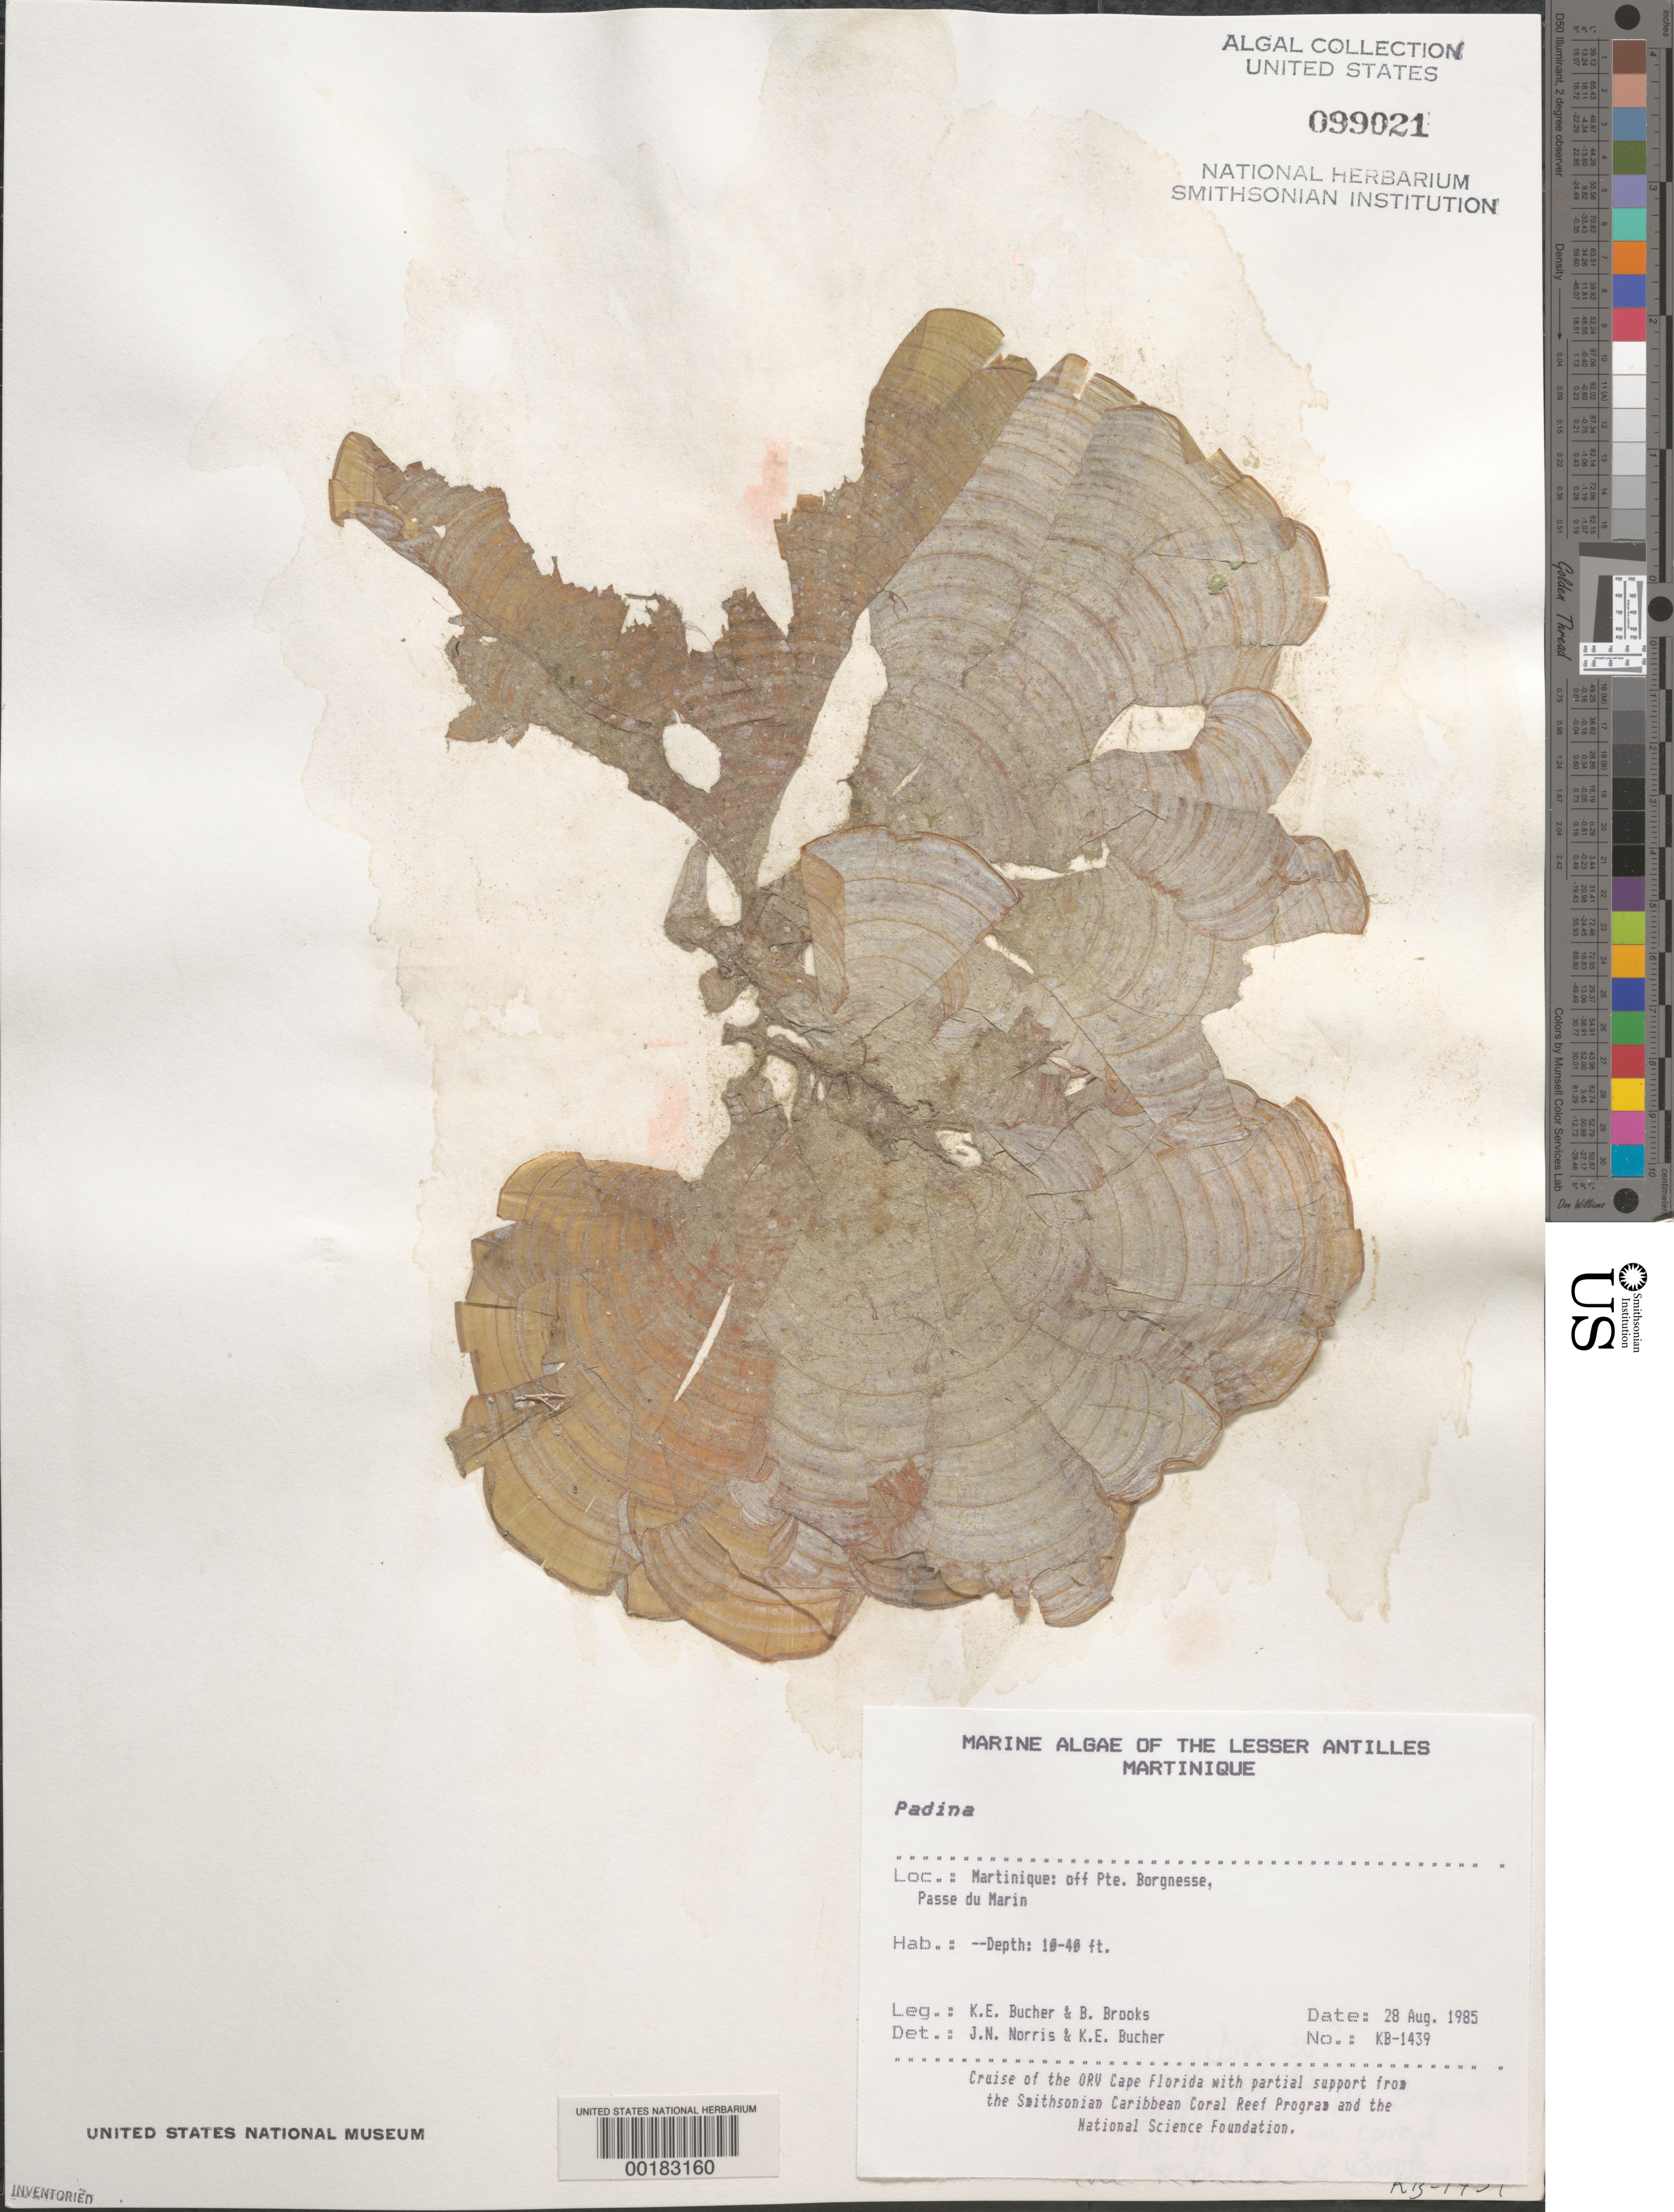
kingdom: Chromista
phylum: Ochrophyta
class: Phaeophyceae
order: Dictyotales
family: Dictyotaceae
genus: Padina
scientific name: Padina sp.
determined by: Norris, J. N.; Bucher, K. E.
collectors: K. E. Bucher & B. Brooks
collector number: Kb-1439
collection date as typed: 28 Aug 1985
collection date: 1985-08-28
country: Martinique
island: Martinique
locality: Passe du Marin, off Pointe Borgnesse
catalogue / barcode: US 99021